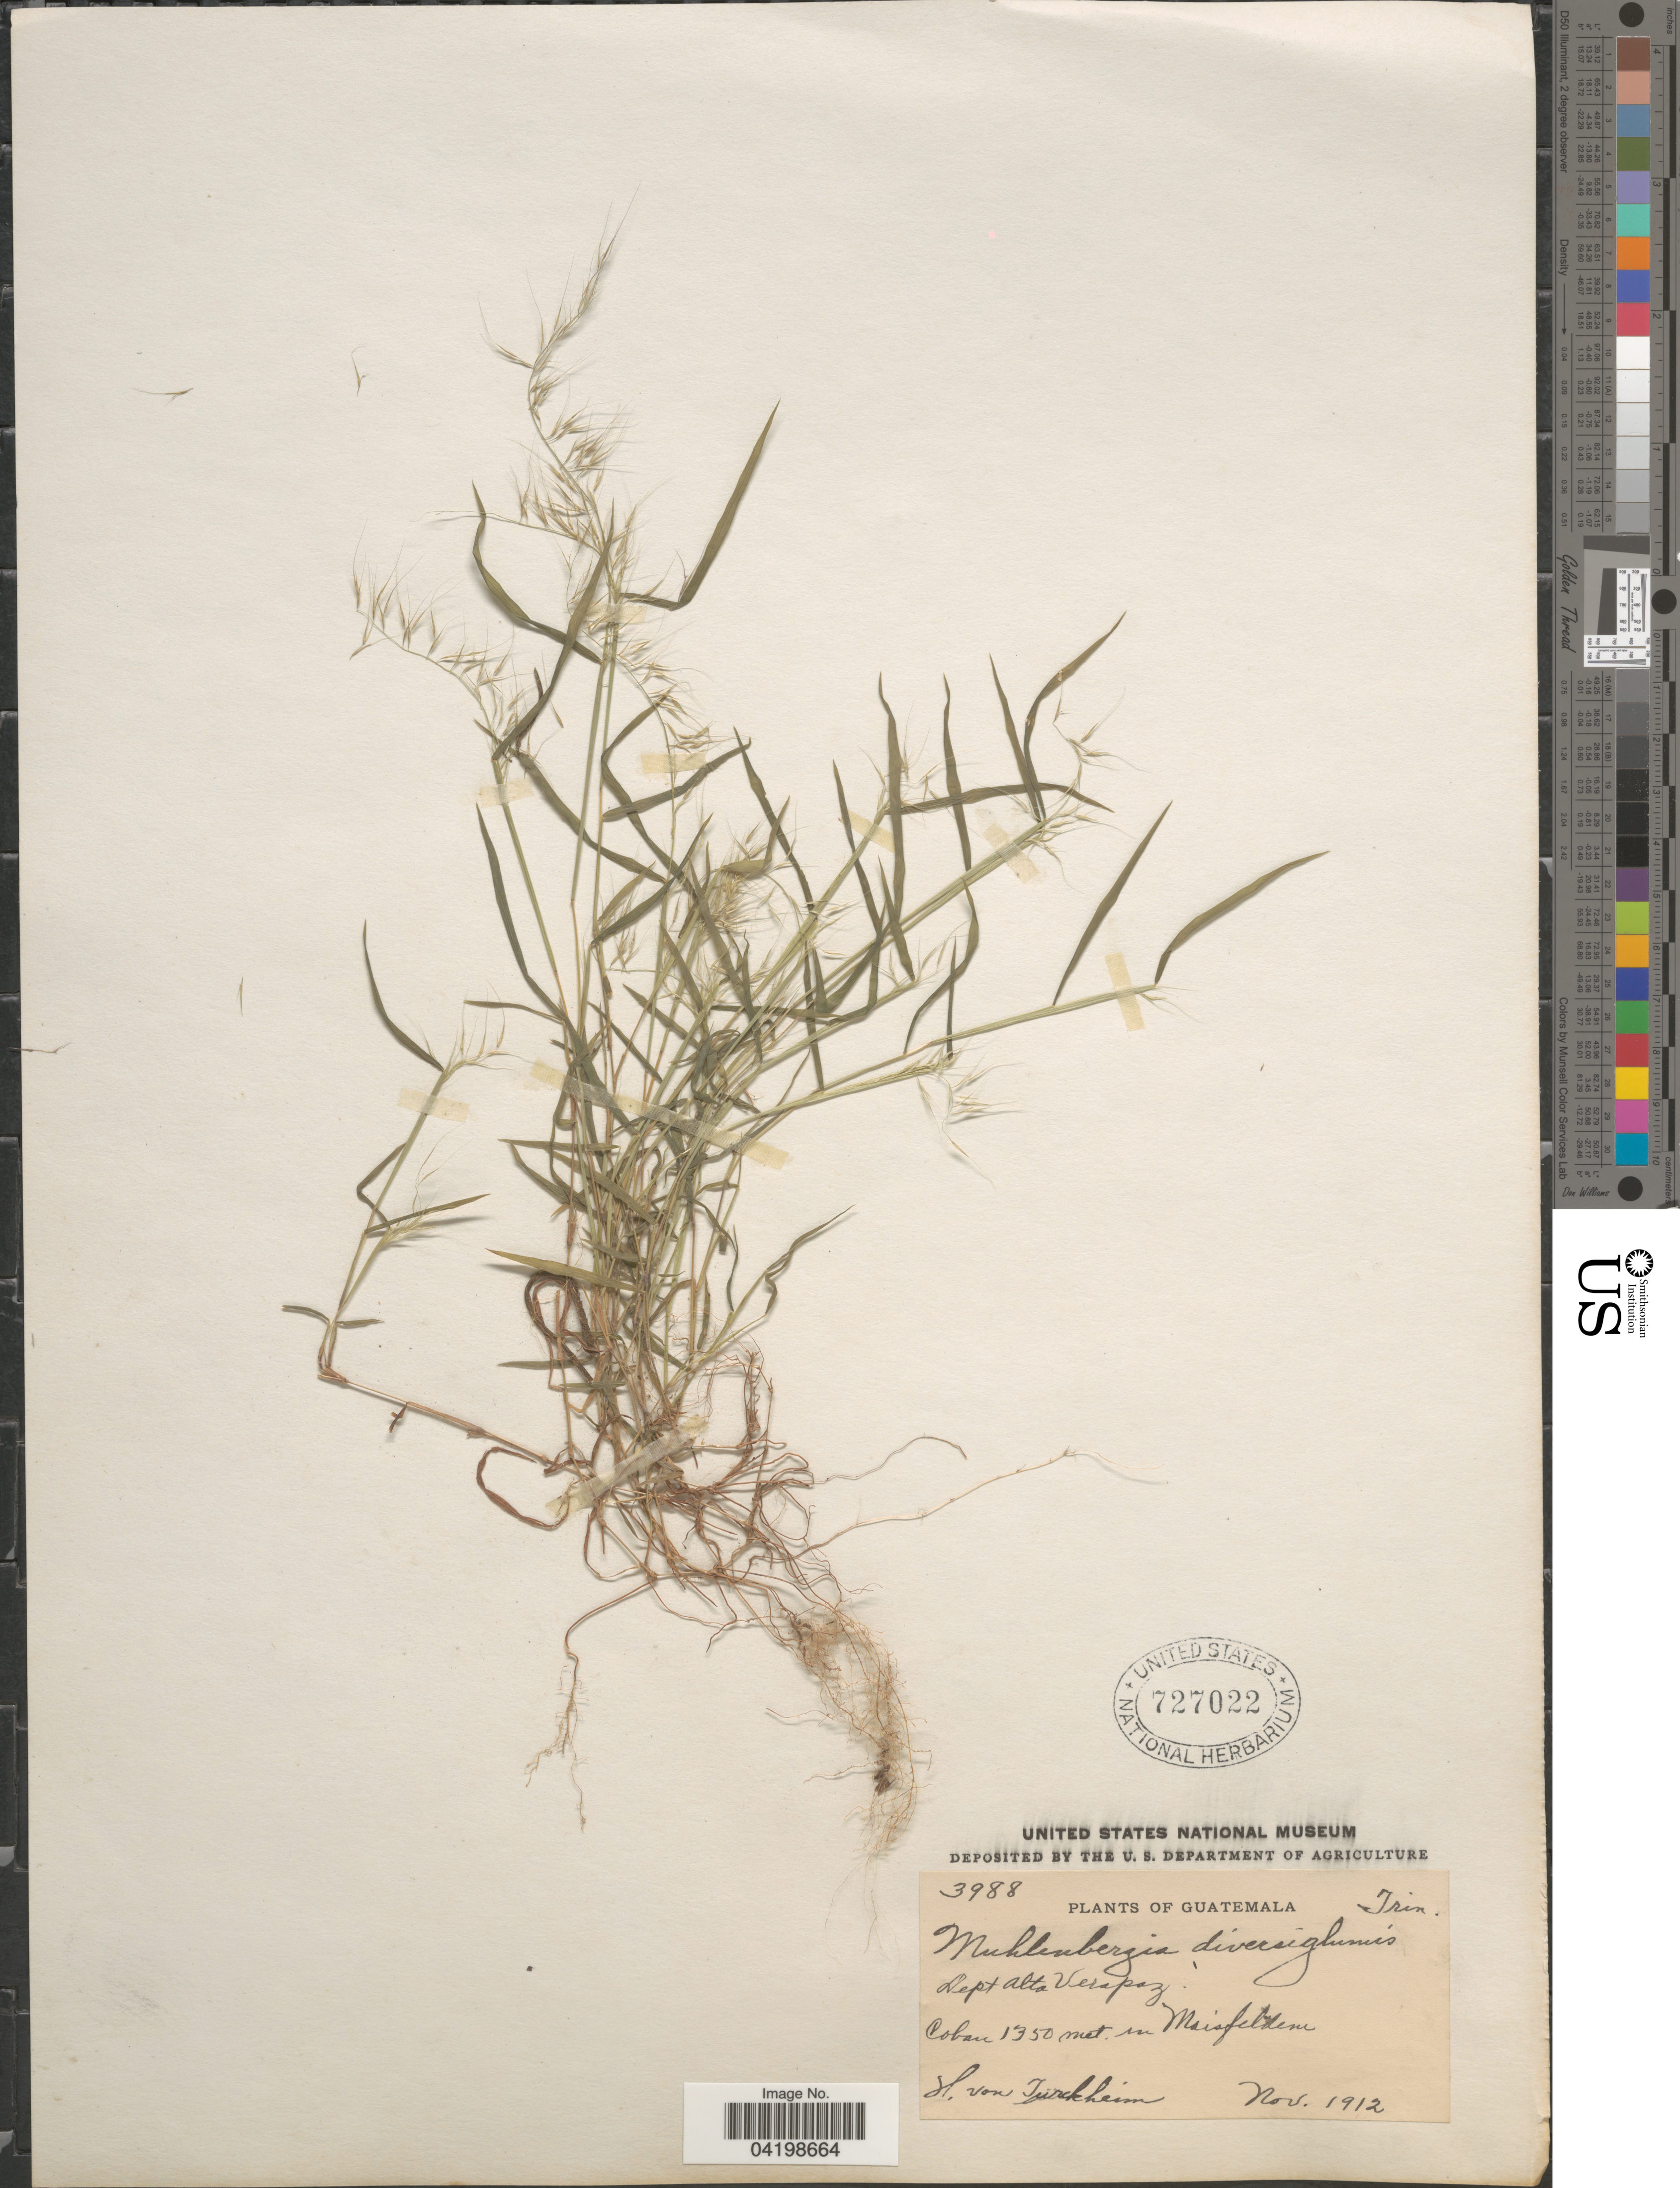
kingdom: Plantae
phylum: Tracheophyta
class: Liliopsida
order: Poales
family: Poaceae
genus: Muhlenbergia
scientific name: Muhlenbergia diversiglumis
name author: Trin.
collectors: H. von Türckheim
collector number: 3988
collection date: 1912-11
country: Guatemala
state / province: Alta Verapaz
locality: Dept. Alta Verapaz. Coban.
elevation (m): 1350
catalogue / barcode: US 727022